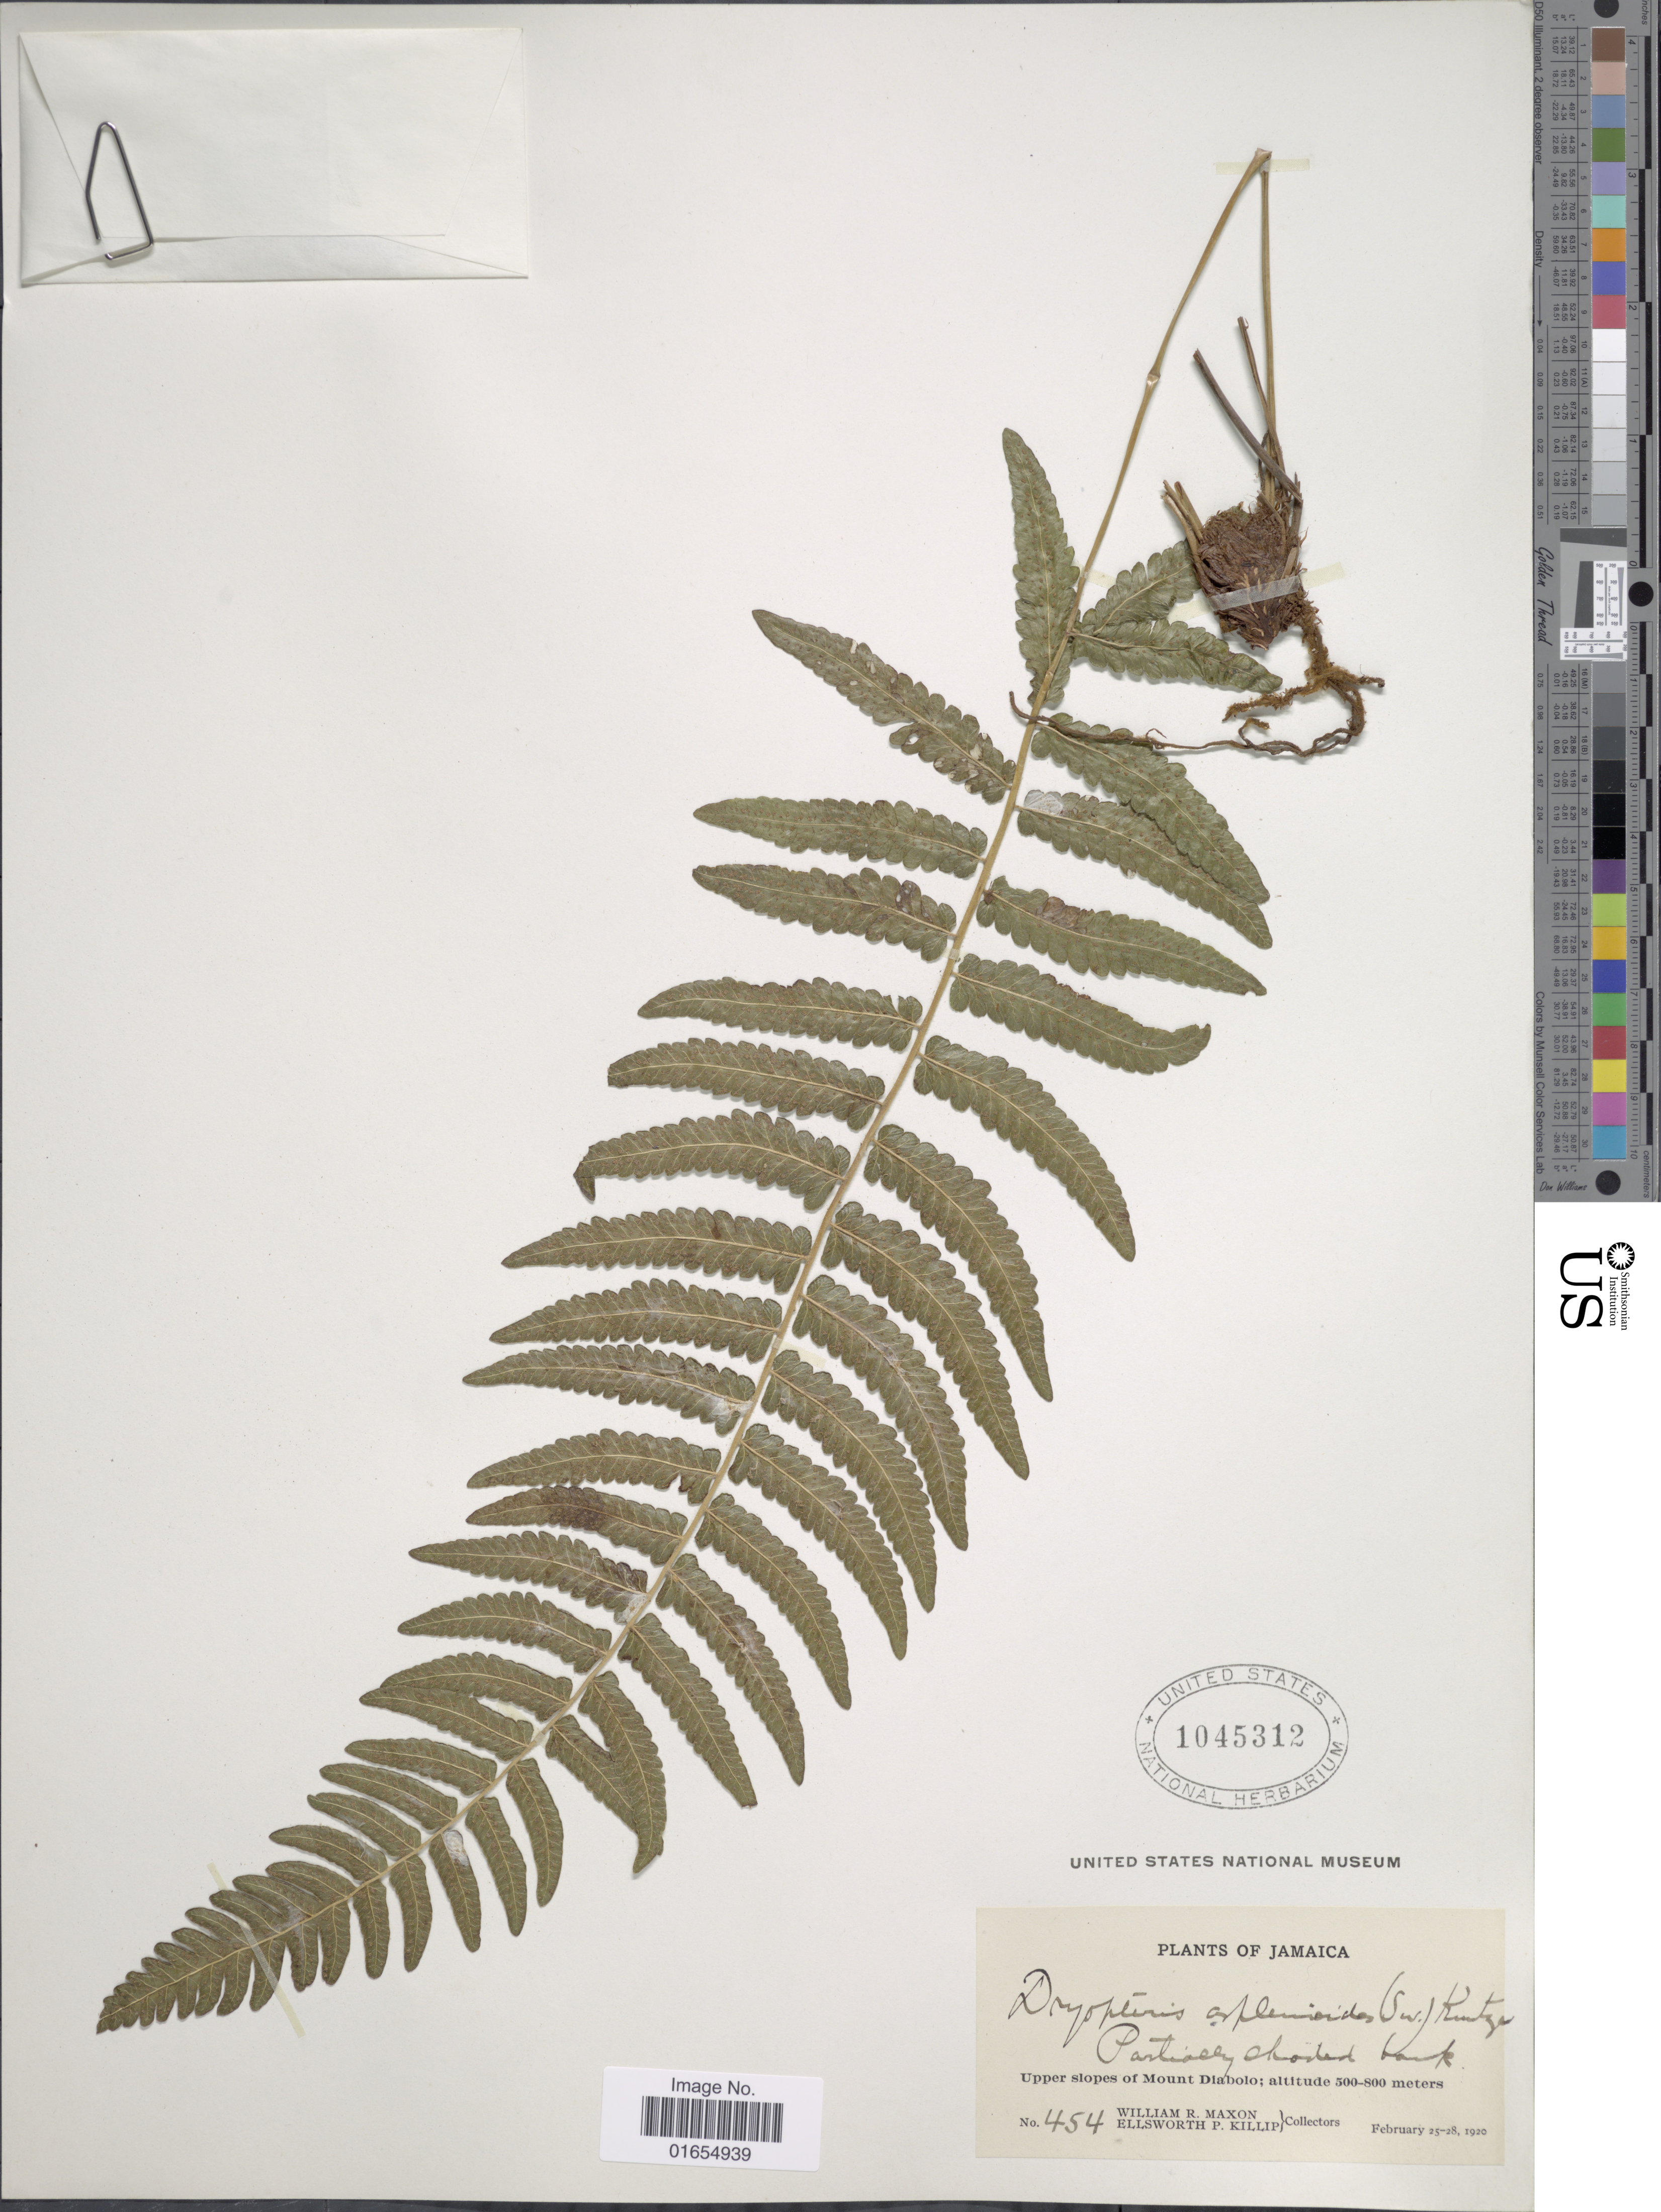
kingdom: Plantae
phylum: Tracheophyta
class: Polypodiopsida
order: Polypodiales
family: Thelypteridaceae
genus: Goniopteris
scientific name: Goniopteris retroflexa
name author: (L.) Pic. Serm.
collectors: W. R. Maxon & E. P. Killip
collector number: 454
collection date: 1920-02-25/1920-02-28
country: Jamaica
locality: Upper slopes of Mount Diabolo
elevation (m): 500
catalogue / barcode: US 1045312